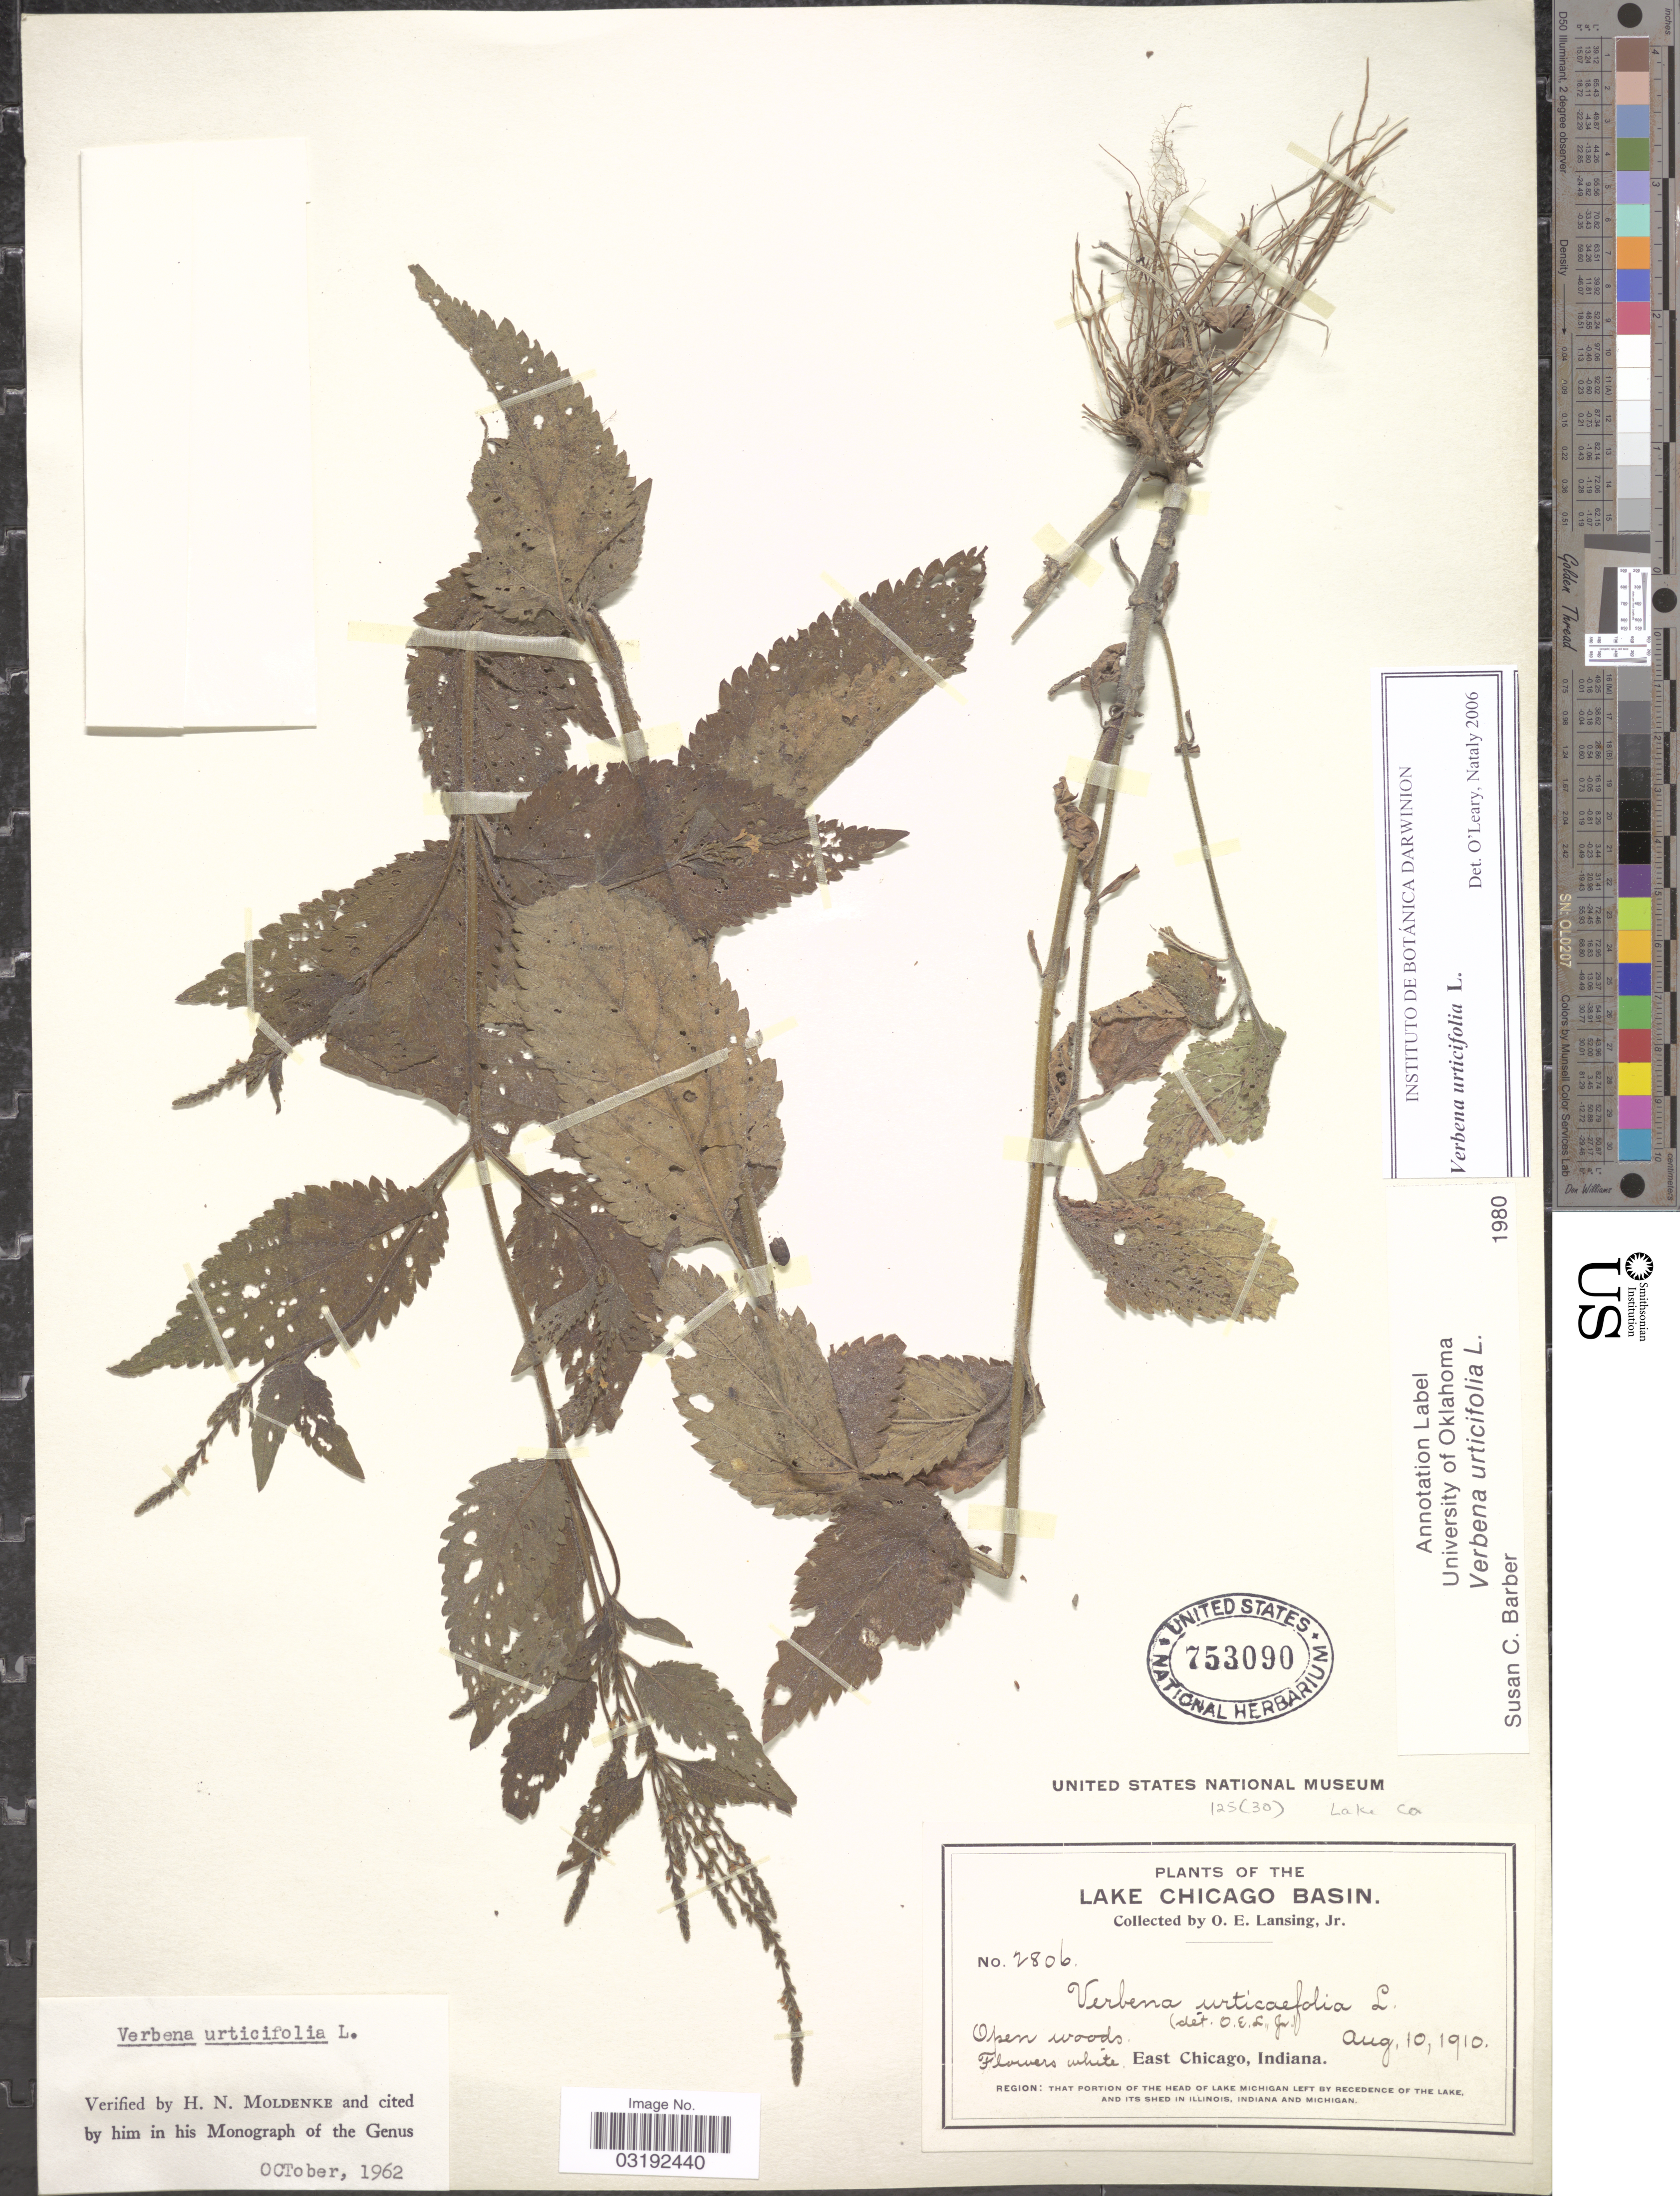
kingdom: Plantae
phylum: Tracheophyta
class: Magnoliopsida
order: Lamiales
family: Verbenaceae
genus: Verbena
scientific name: Verbena urticifolia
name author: L.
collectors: O. Lansing Jr.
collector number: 2806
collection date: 1910-08-10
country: United States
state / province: Indiana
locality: Lake Chicago Basin. East Chicago. Region: That portion of the Head of Lake Michigan Left by Recedence of the Lake, and its Shed in Illinois, Indiana and Michigan. Lake Co.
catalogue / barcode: US 753090